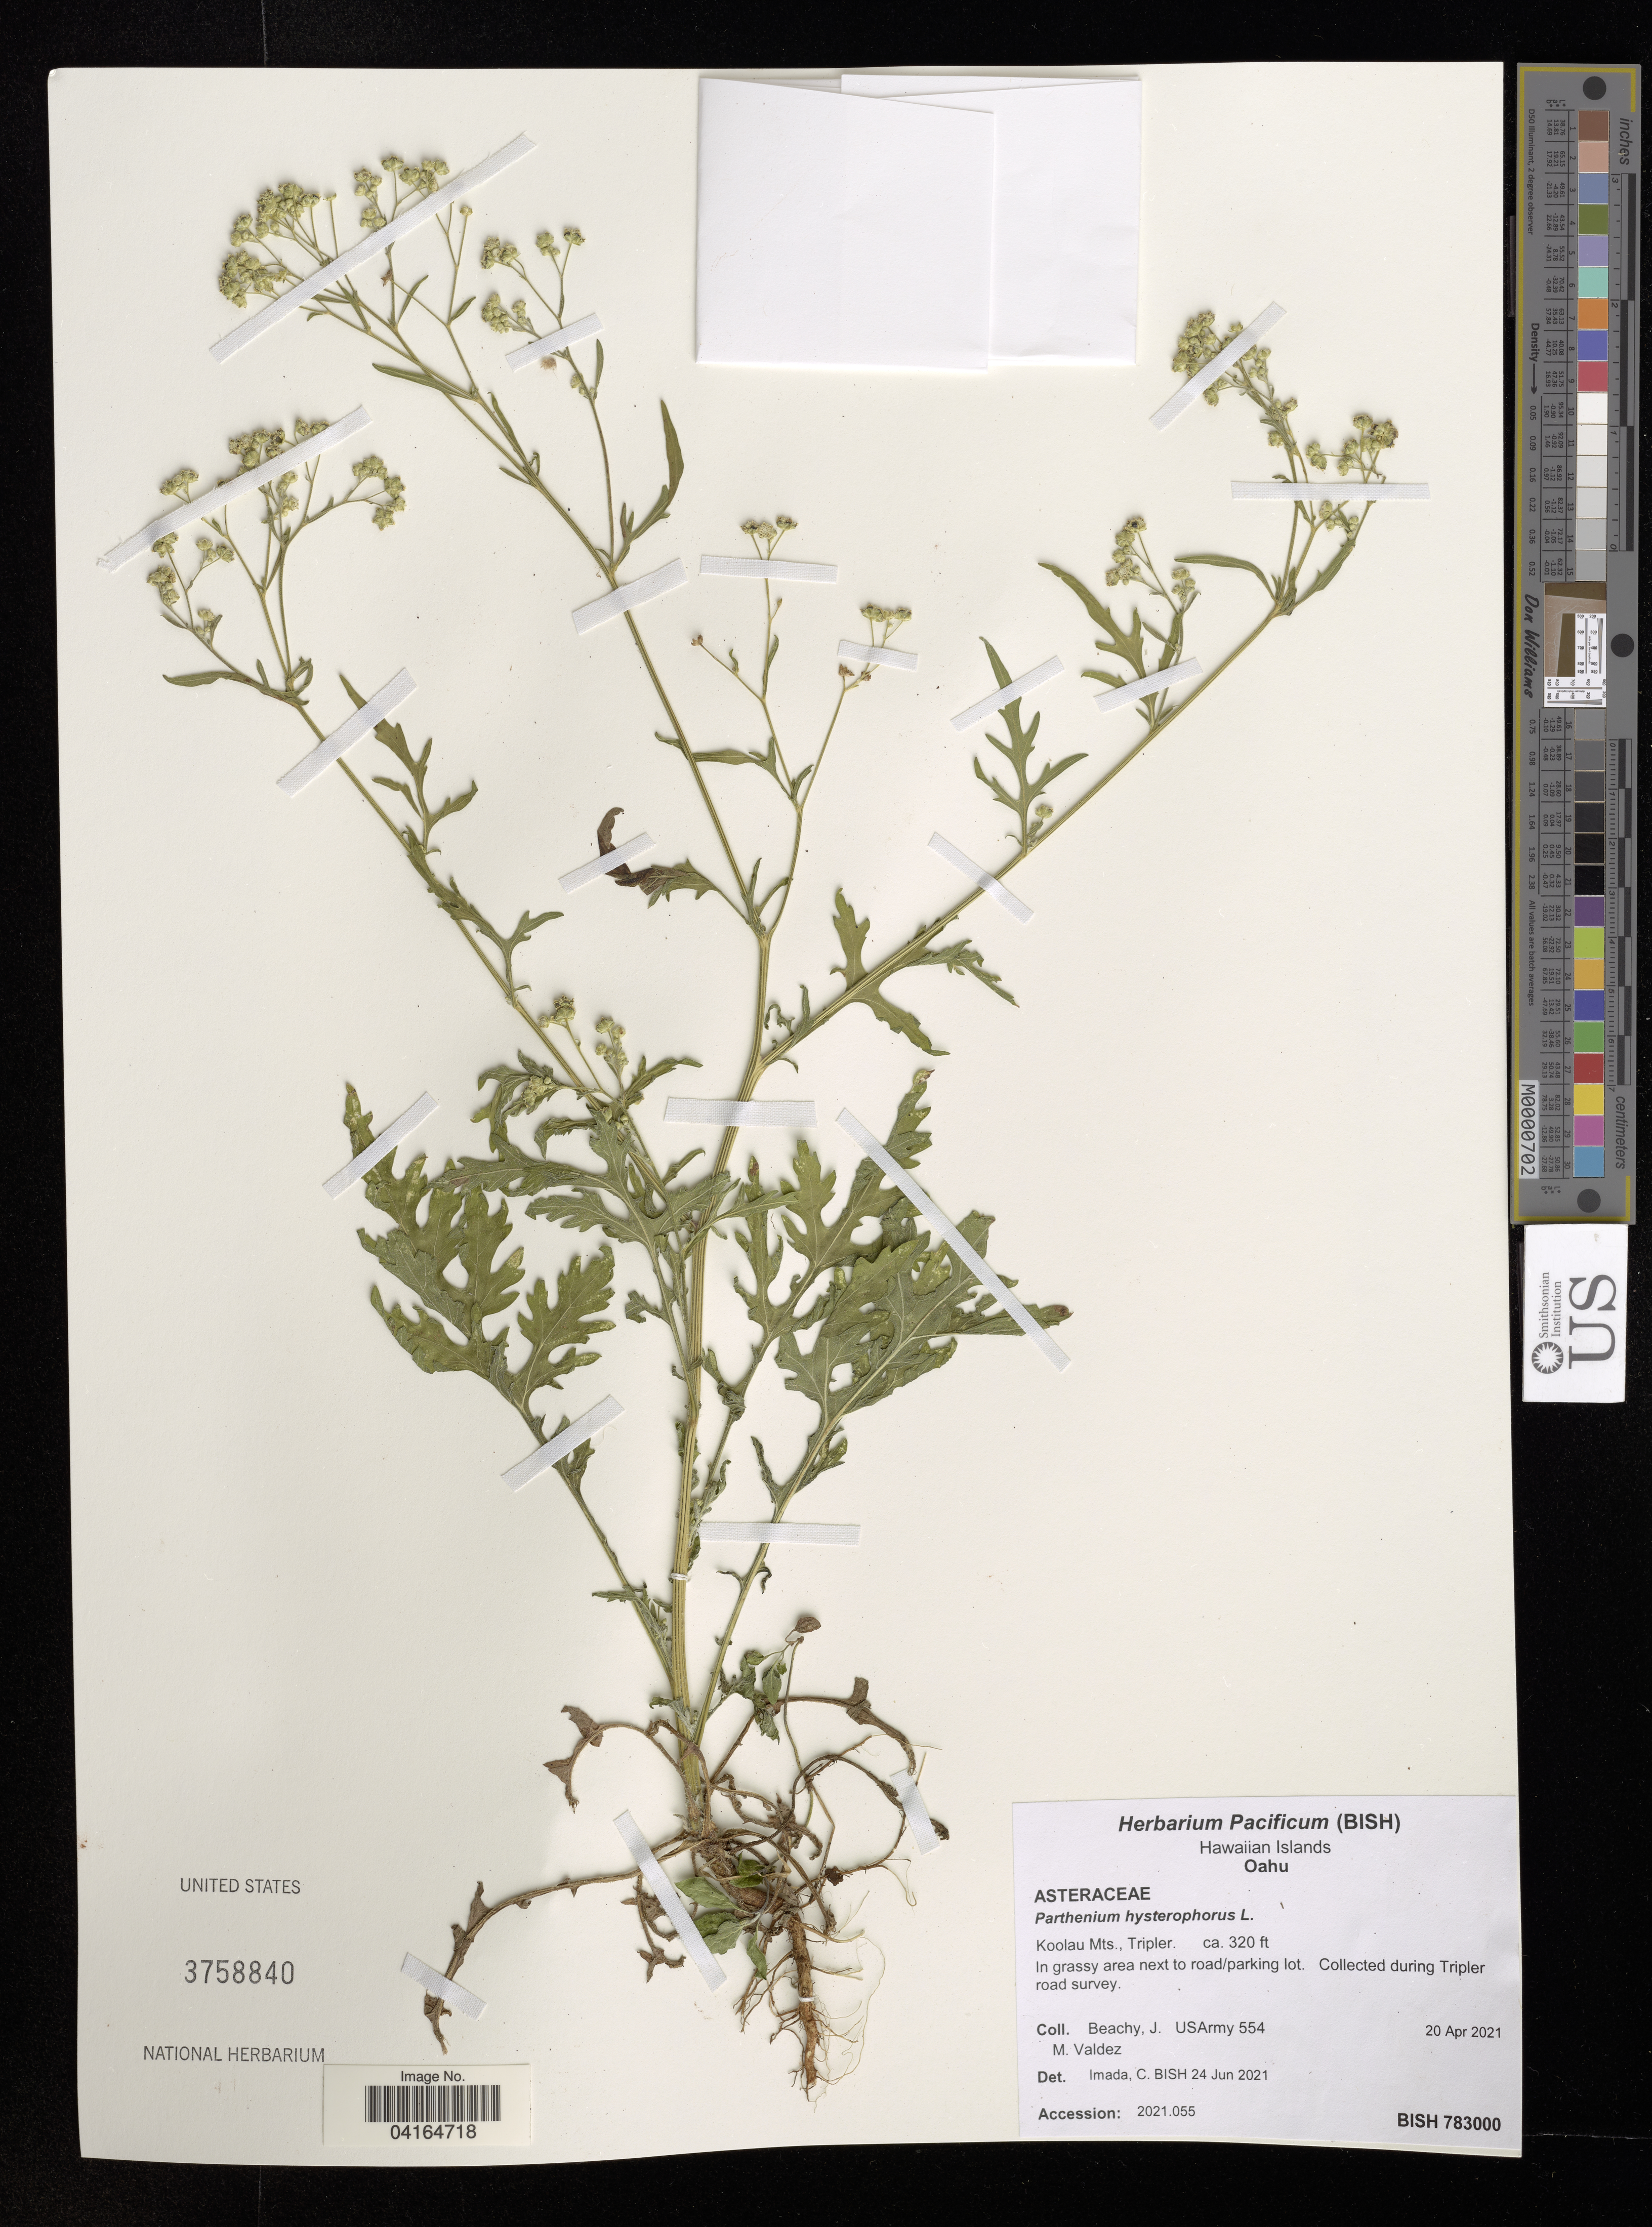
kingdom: Plantae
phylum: Tracheophyta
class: Magnoliopsida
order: Asterales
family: Asteraceae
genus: Parthenium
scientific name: Parthenium hysterophorus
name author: L.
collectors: J. Beachy & M. Valdez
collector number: BISH783000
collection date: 2021-04-20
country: United States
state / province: Hawaii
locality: Koolau Mts., Tripler. In grassy area next to road/parking lot.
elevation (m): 98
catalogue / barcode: US 3758840